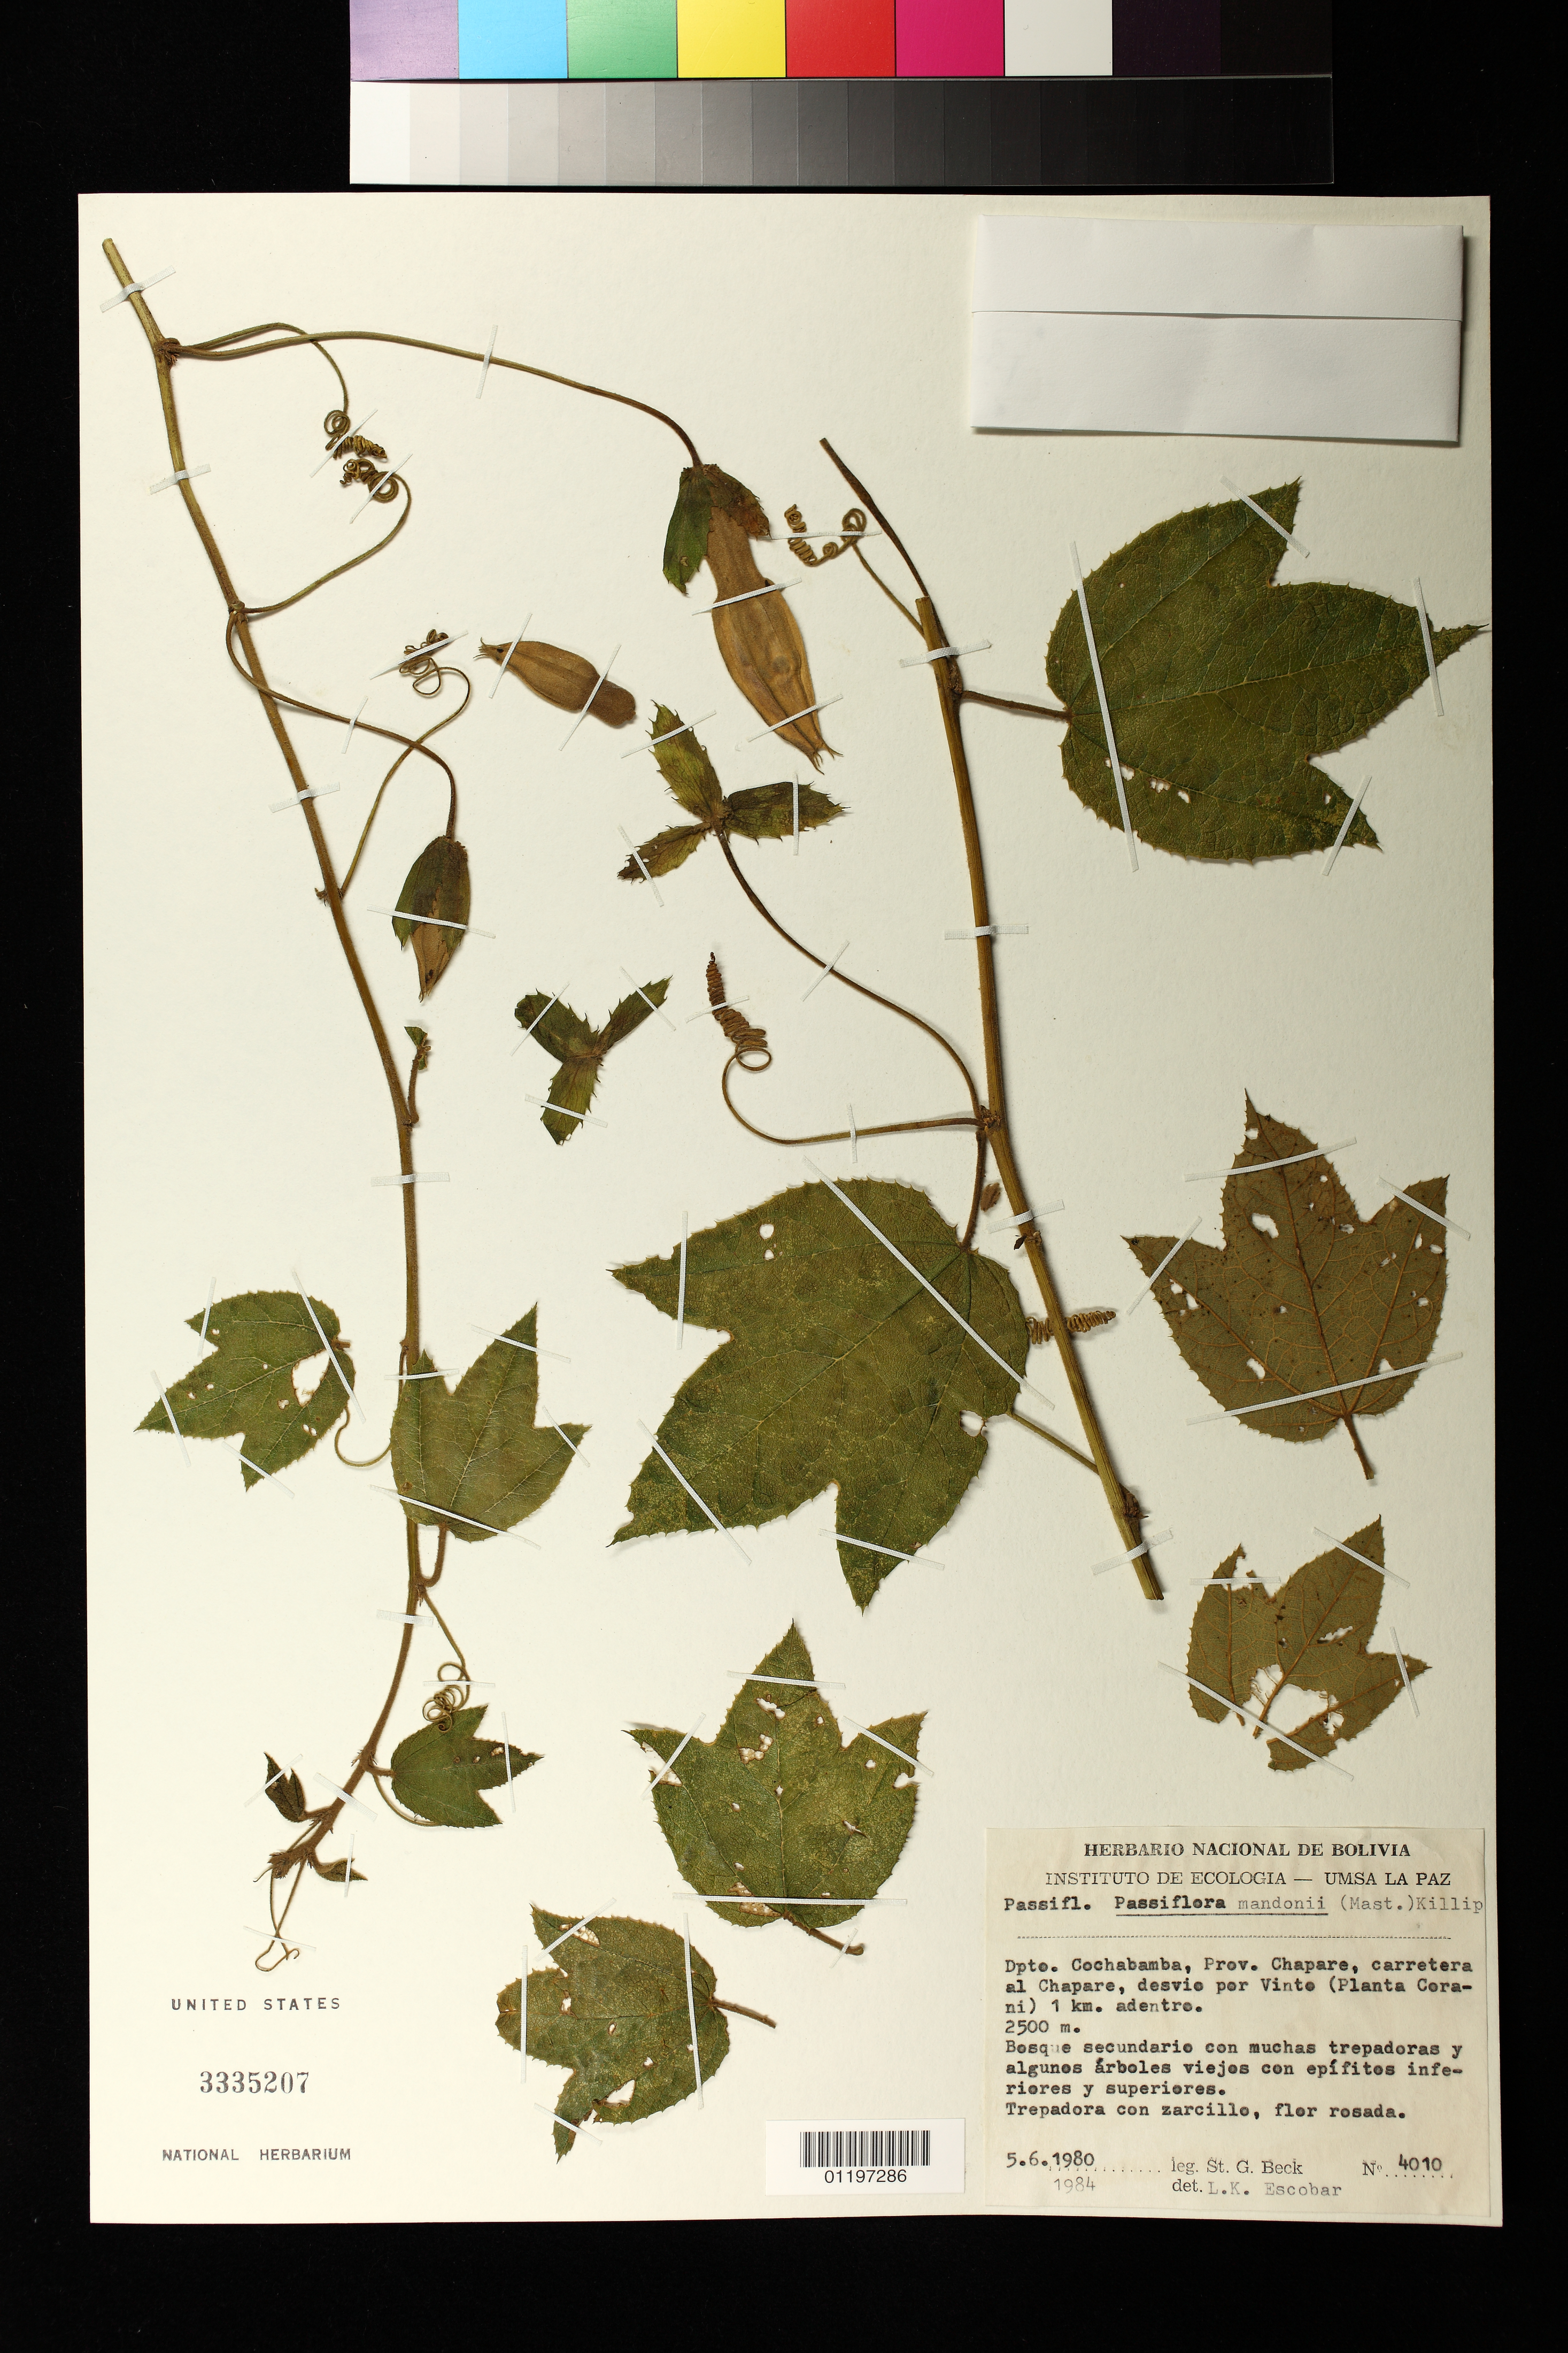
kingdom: Plantae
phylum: Tracheophyta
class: Magnoliopsida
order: Malpighiales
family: Passifloraceae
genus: Passiflora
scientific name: Passiflora mandonii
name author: (Mast.) Killip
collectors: S. G. Beck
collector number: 4010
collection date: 1980-05-06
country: Bolivia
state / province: Cochabamba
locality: Prov. Chapare, carretera al Chapare, desvio per Vinto (Planta Corani) 1 km adentro.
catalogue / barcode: US 3335207